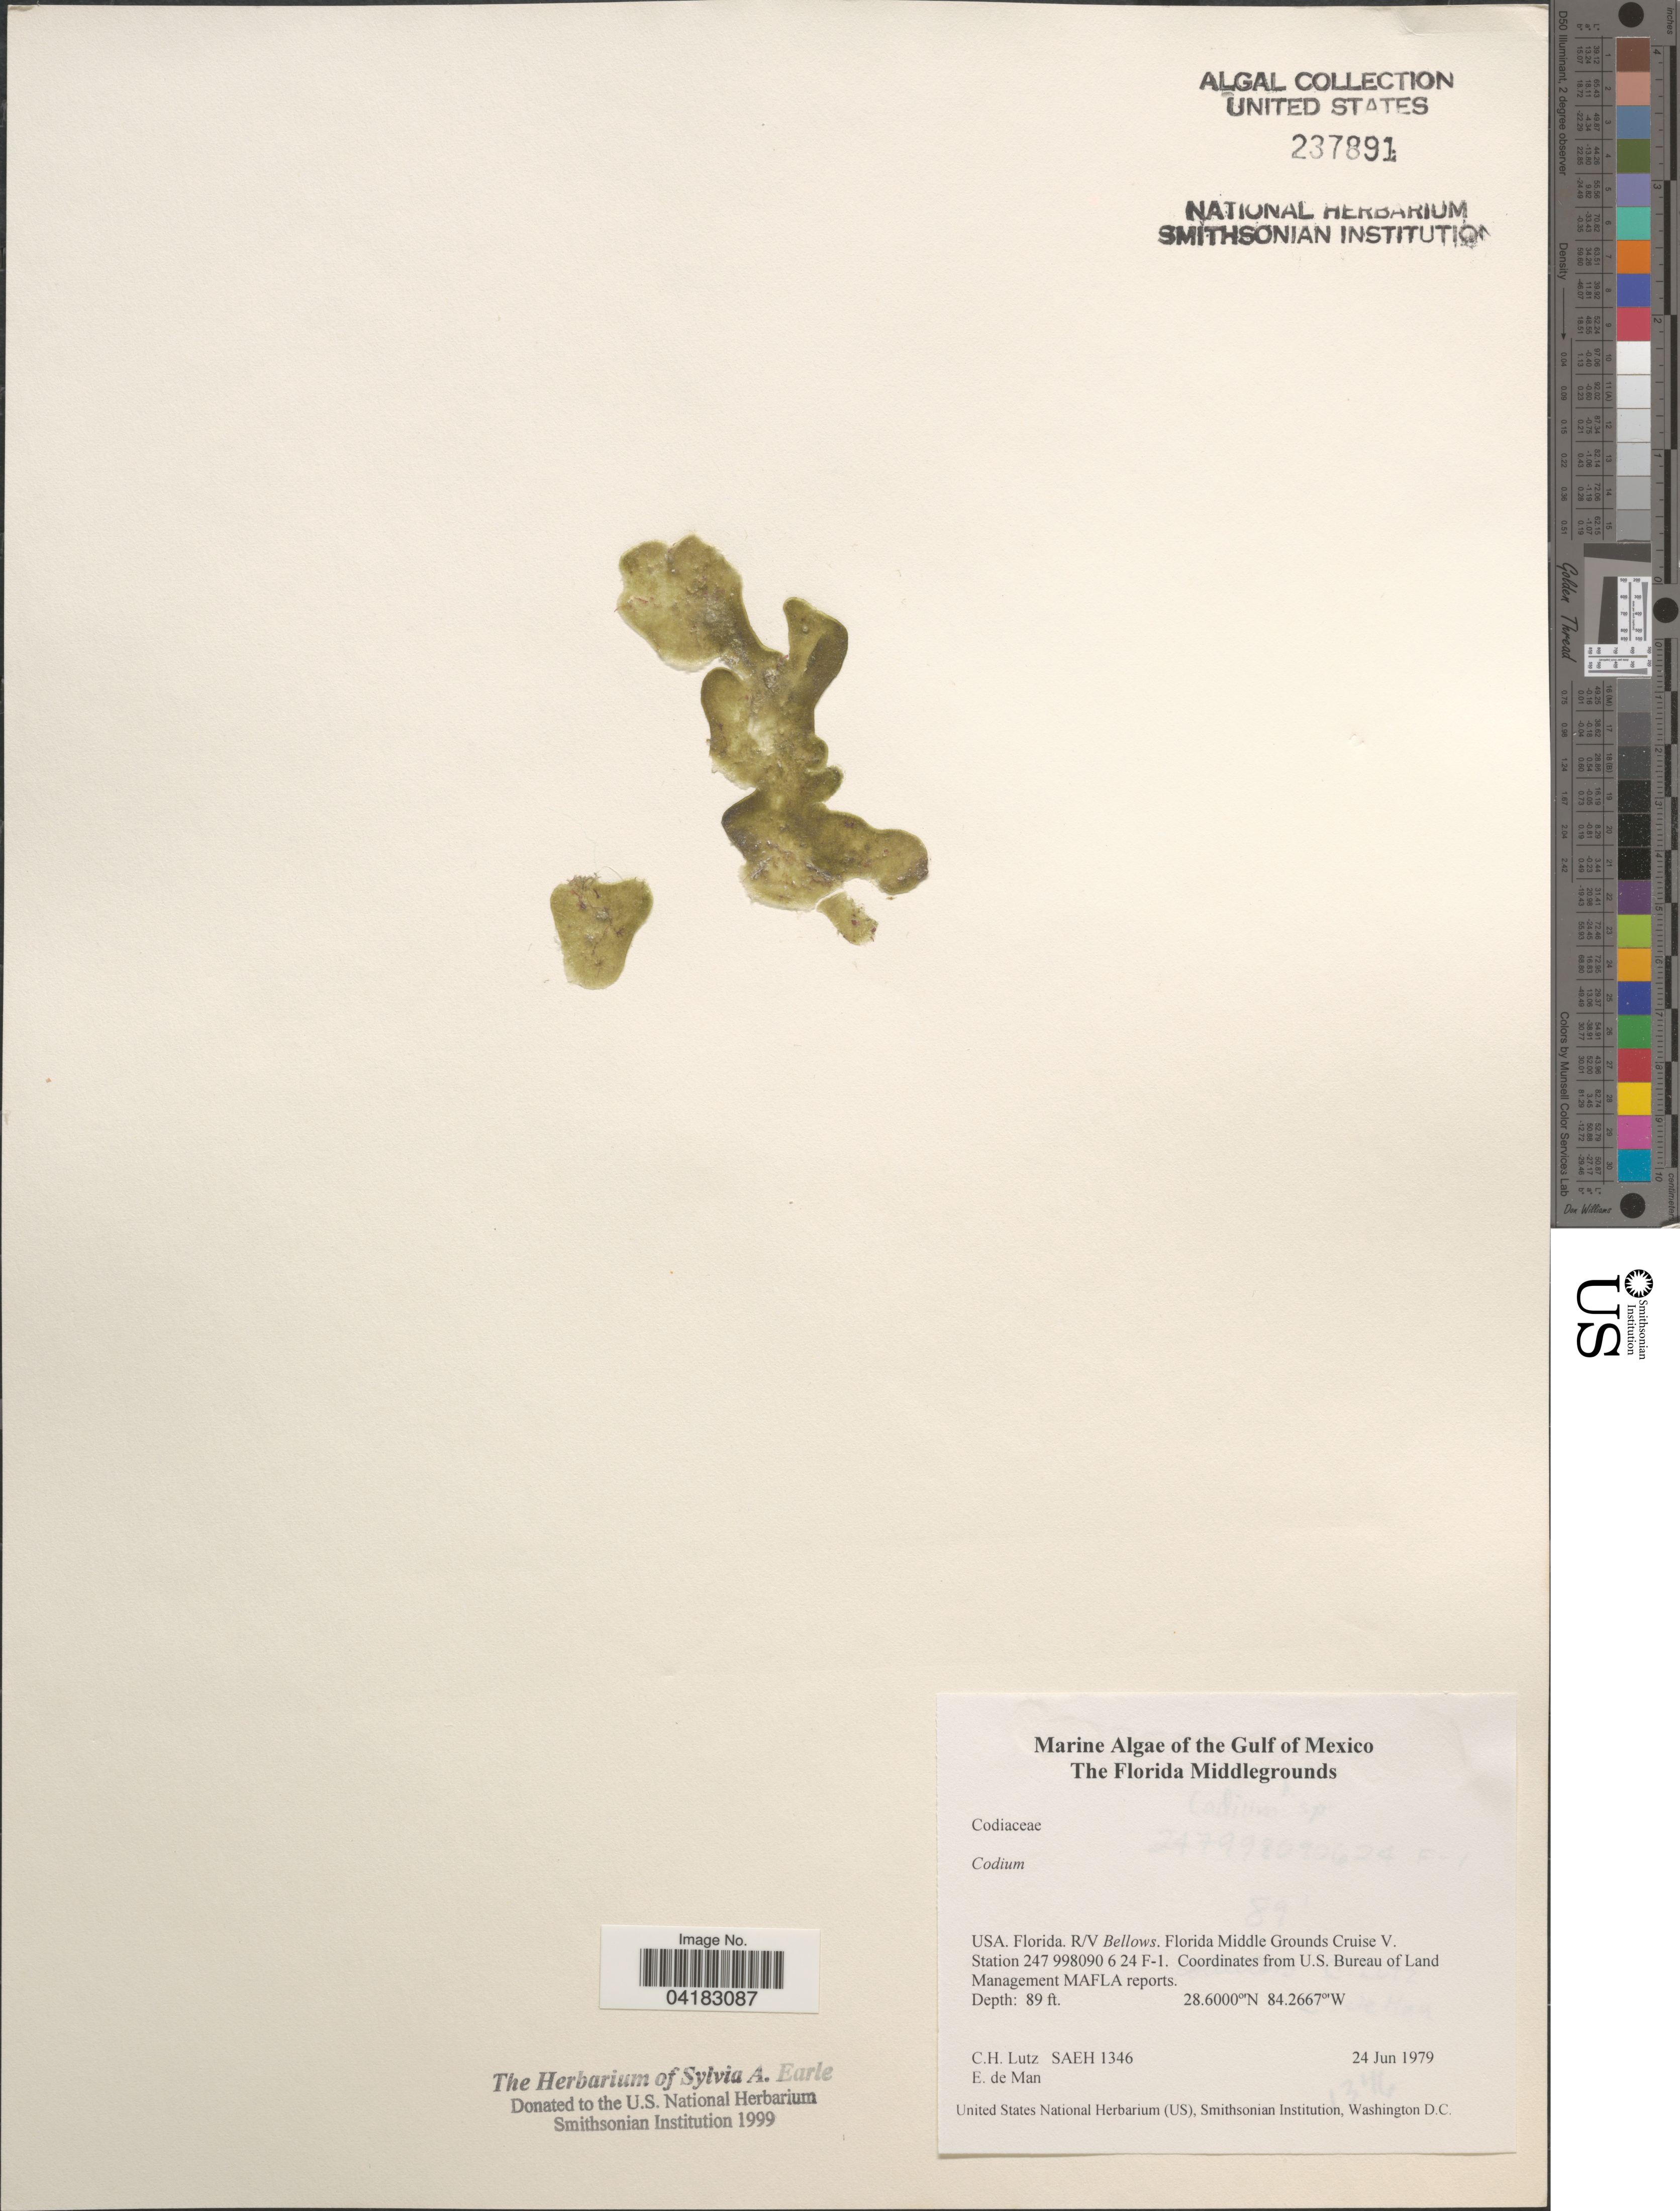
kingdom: Plantae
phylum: Chlorophyta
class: Ulvophyceae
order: Bryopsidales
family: Codiaceae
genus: Codium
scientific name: Codium sp.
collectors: C. Lutz & E. de Man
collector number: SAEH1346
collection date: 1979-06-24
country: United States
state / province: Florida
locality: Gulf of Mexico. R/V Bellows. Florida Middle Grounds Cruise V. Station 247 998090 6 24 F-1.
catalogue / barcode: US 237891